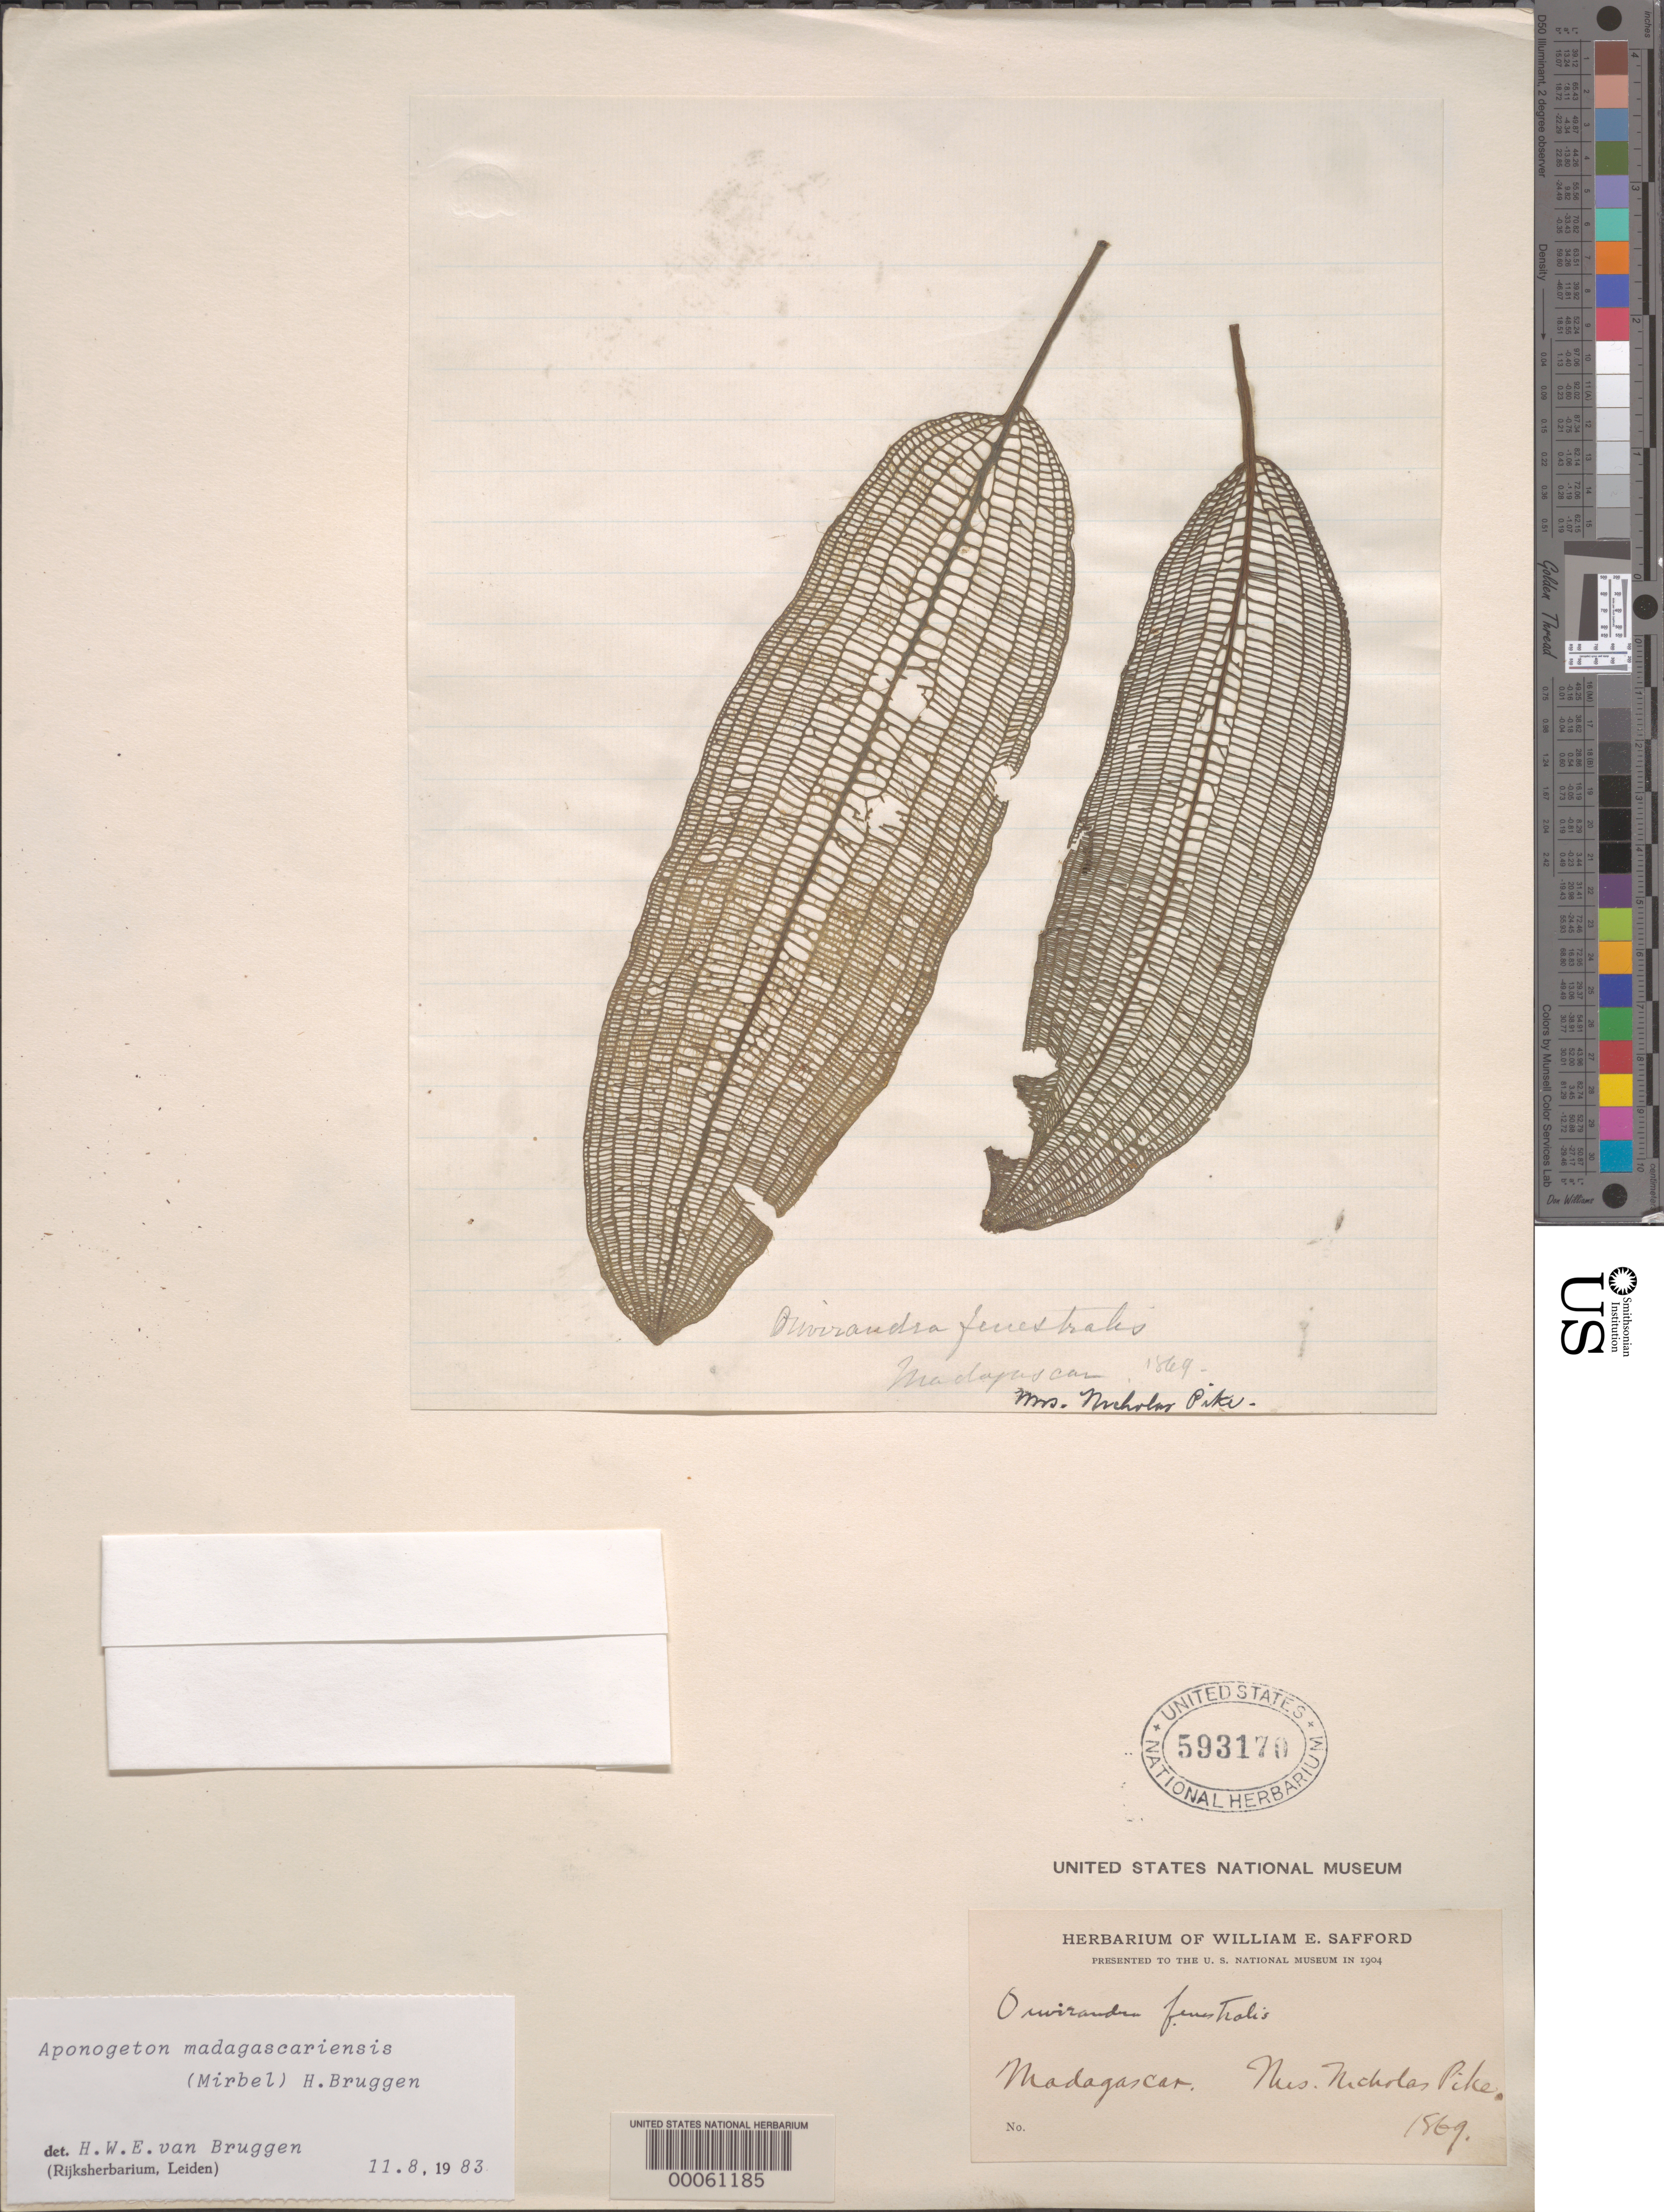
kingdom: Plantae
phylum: Tracheophyta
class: Liliopsida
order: Alismatales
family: Aponogetonaceae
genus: Aponogeton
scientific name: Aponogeton madagascariensis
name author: (Mirb.) H. Bruggen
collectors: N. Pike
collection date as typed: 1869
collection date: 1869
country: Madagascar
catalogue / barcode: US 593170